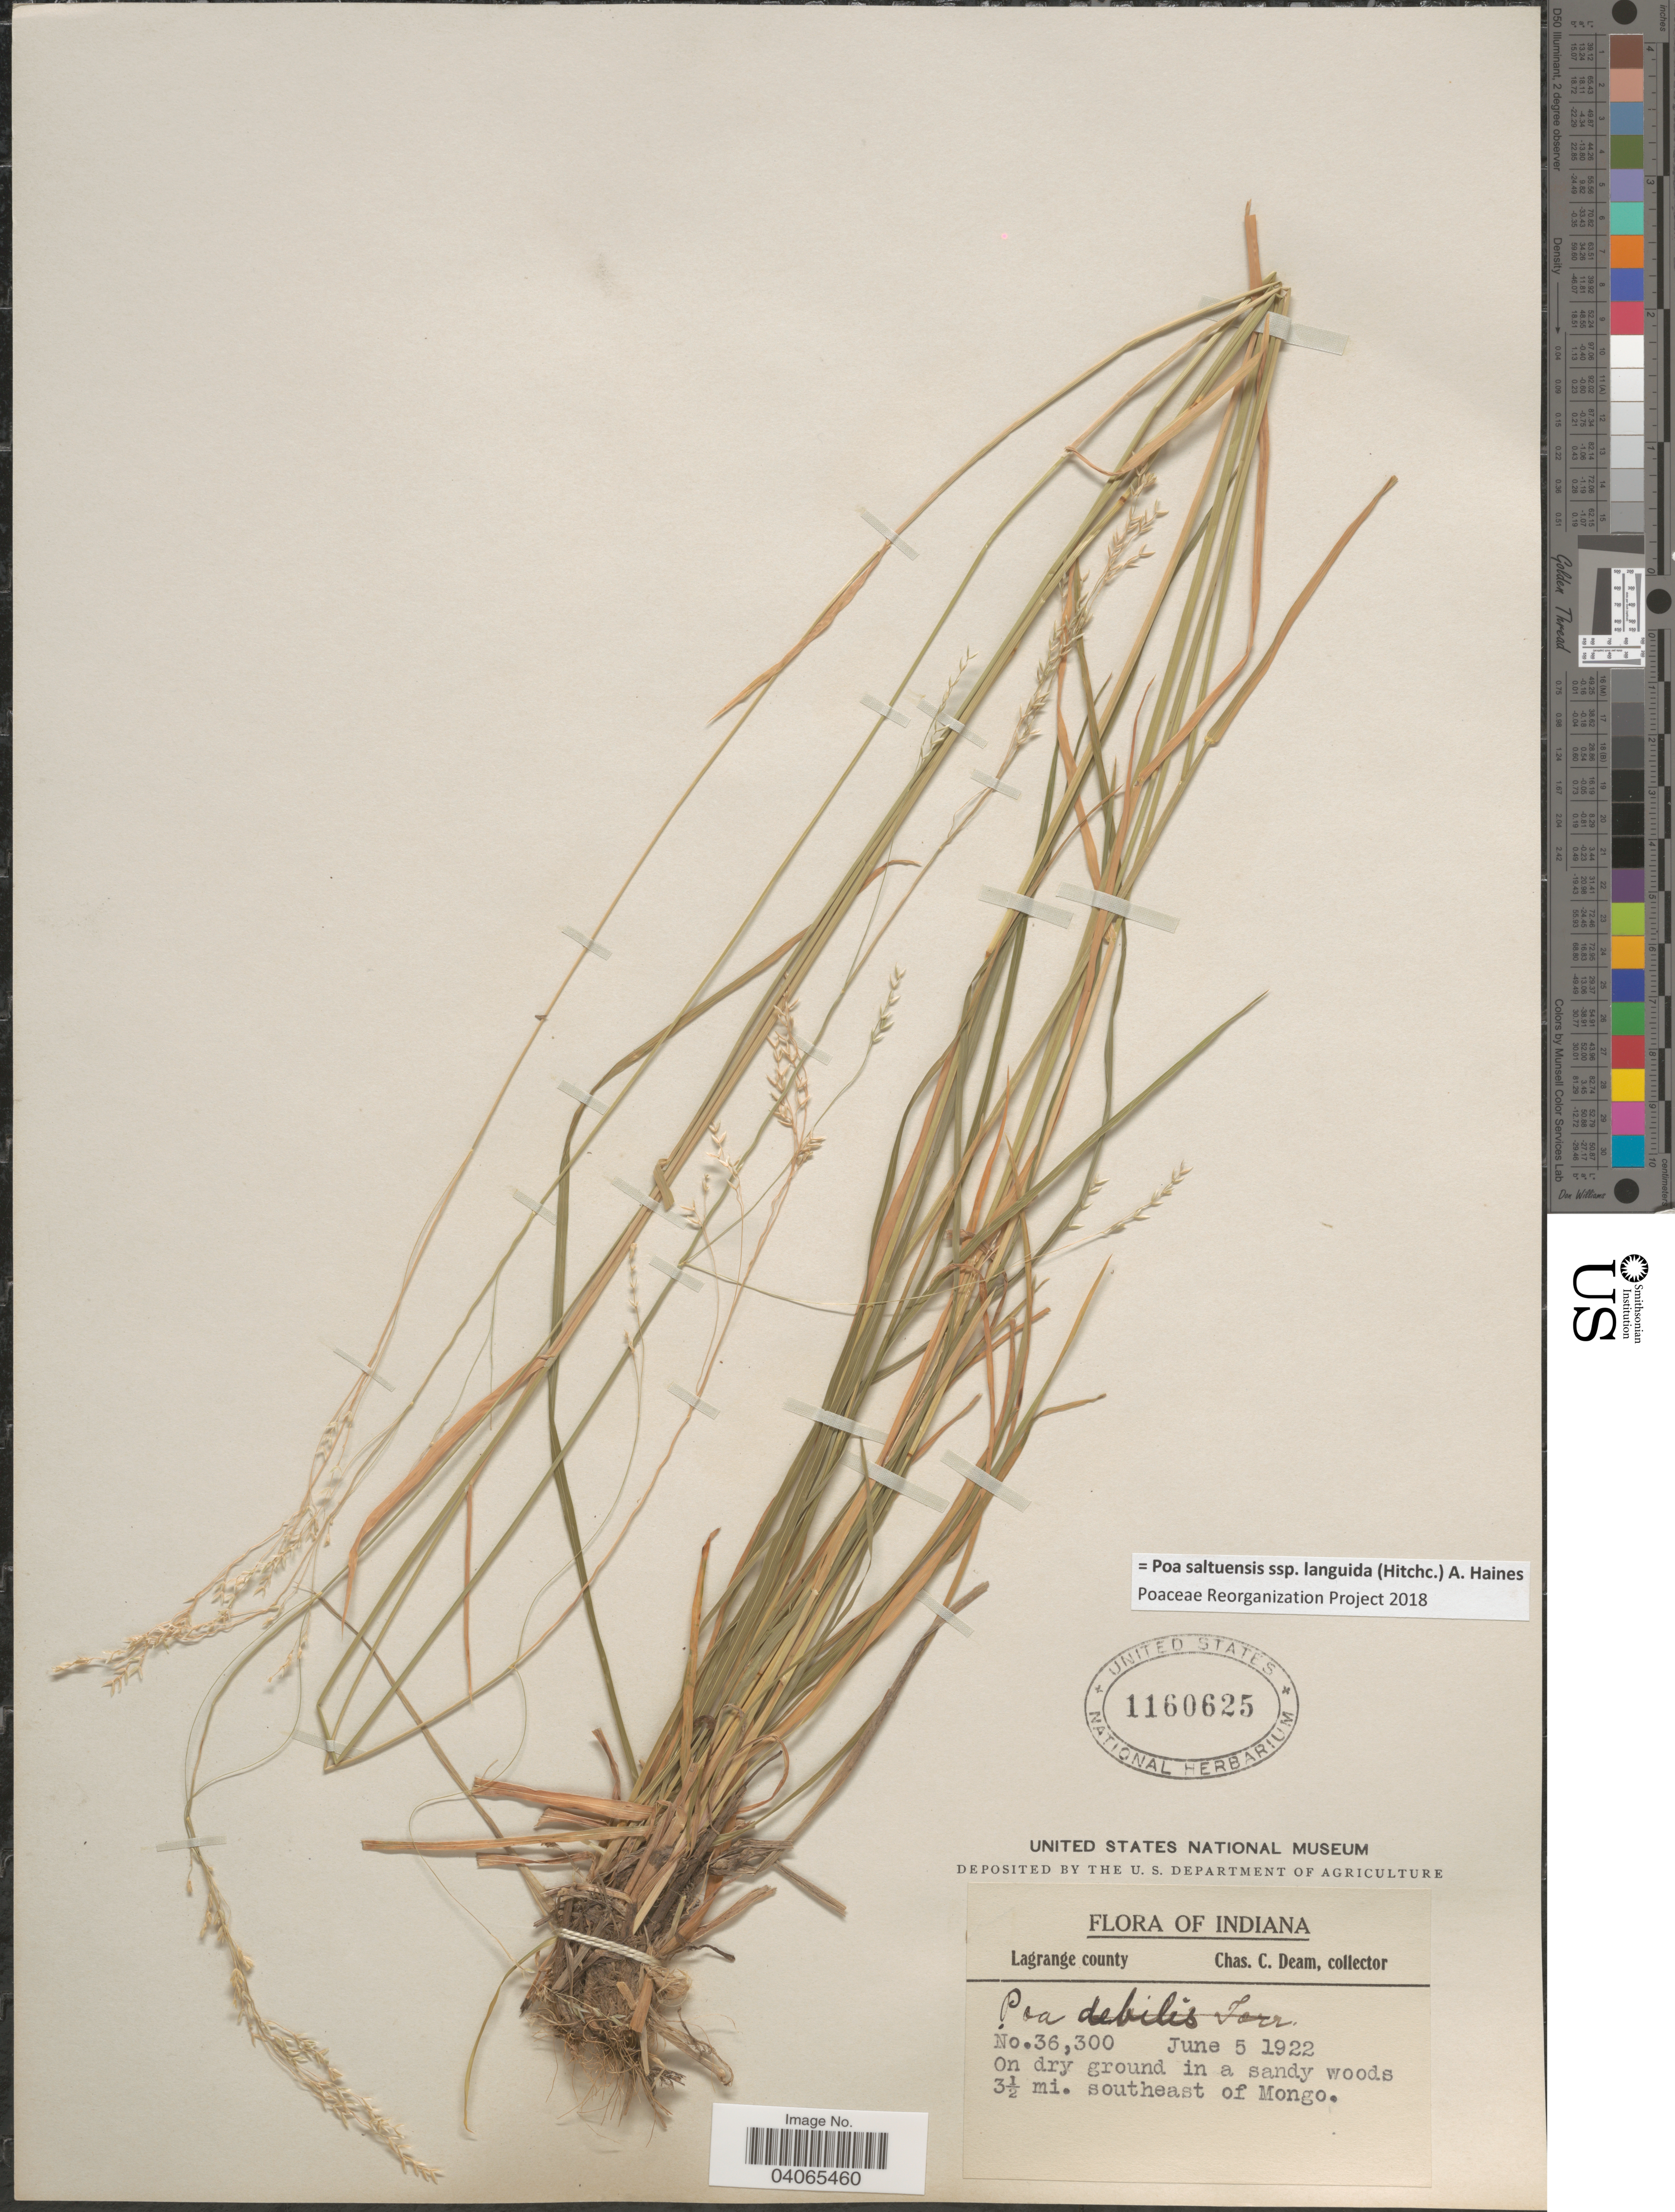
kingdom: Plantae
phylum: Tracheophyta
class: Liliopsida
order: Poales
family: Poaceae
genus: Poa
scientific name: Poa saltuensis subsp. languida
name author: (Hitchc.) A. Haines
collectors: C. C. Deam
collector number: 36300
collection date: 1922-06-05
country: United States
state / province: Indiana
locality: Lagrange county. On dry ground in a sandy woods 3½ mi. southeast of Mongo.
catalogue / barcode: US 1160625